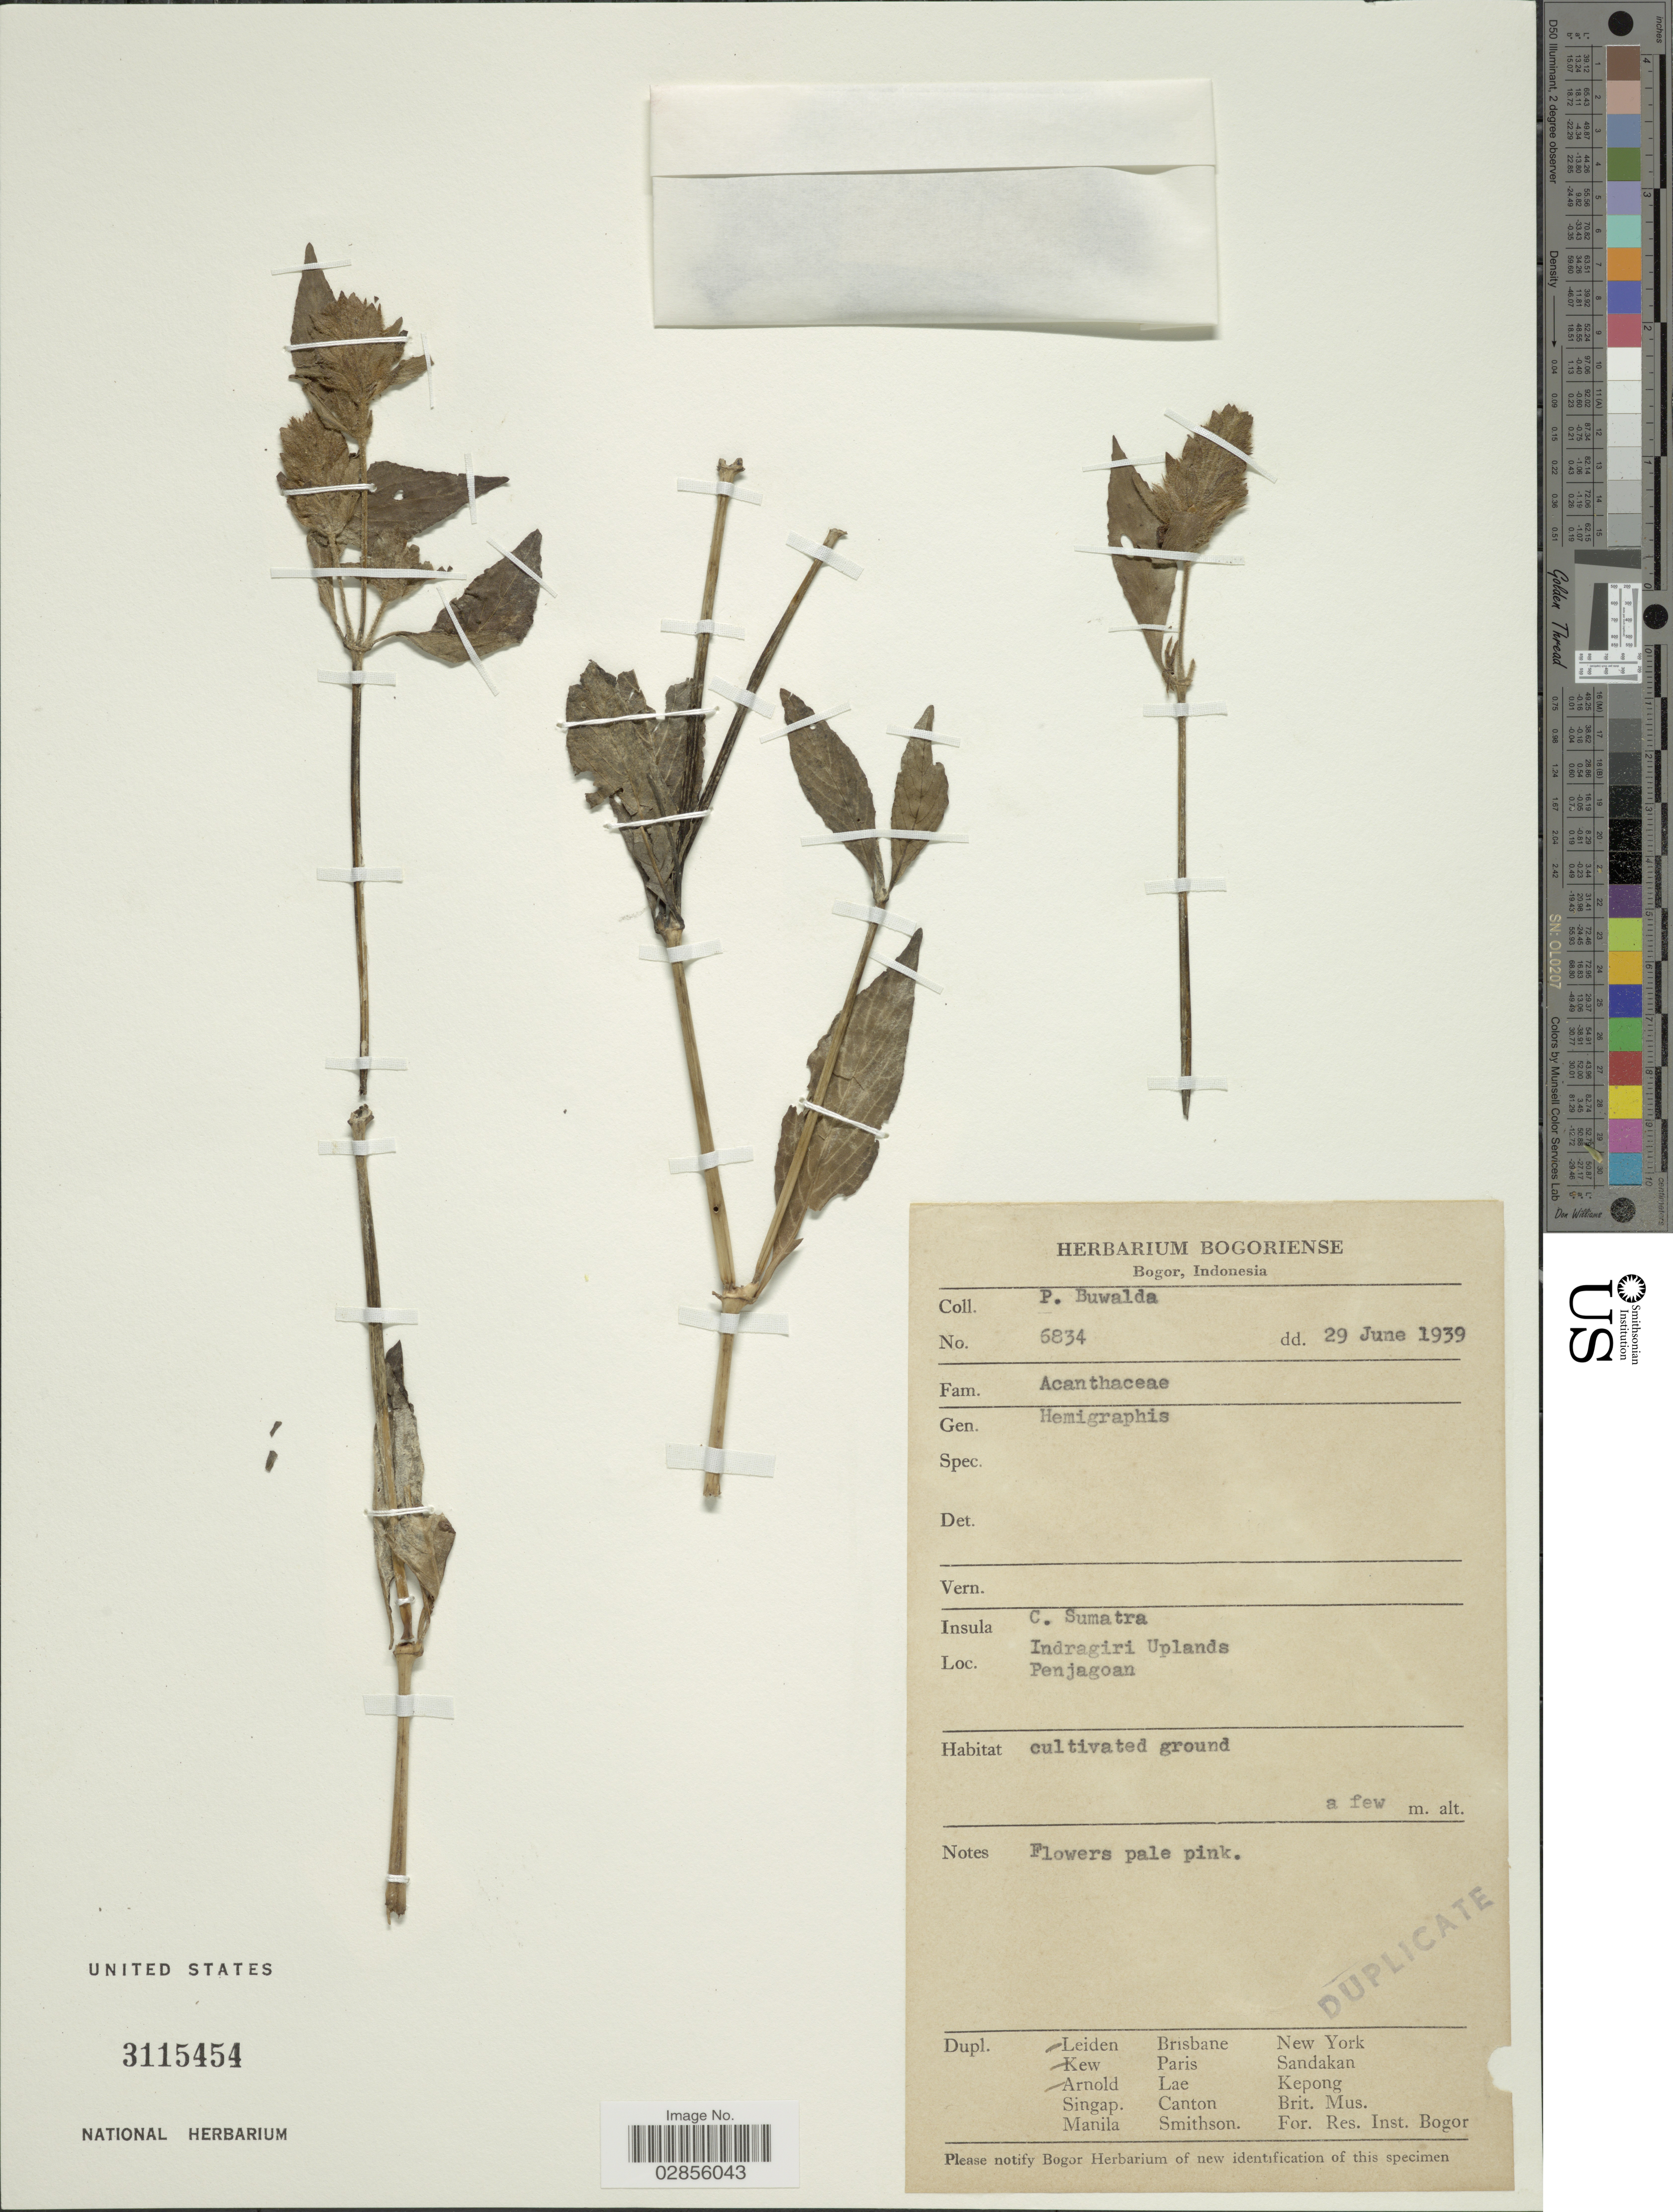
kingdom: Plantae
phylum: Tracheophyta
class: Magnoliopsida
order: Lamiales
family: Acanthaceae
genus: Strobilanthes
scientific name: Strobilanthes sp.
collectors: P. Buwalda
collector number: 5834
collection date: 1939-06-29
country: Indonesia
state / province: Sumatra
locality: Insula C. Sumatra. Indragiri Uplands Penjagoan.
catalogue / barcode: US 3115454